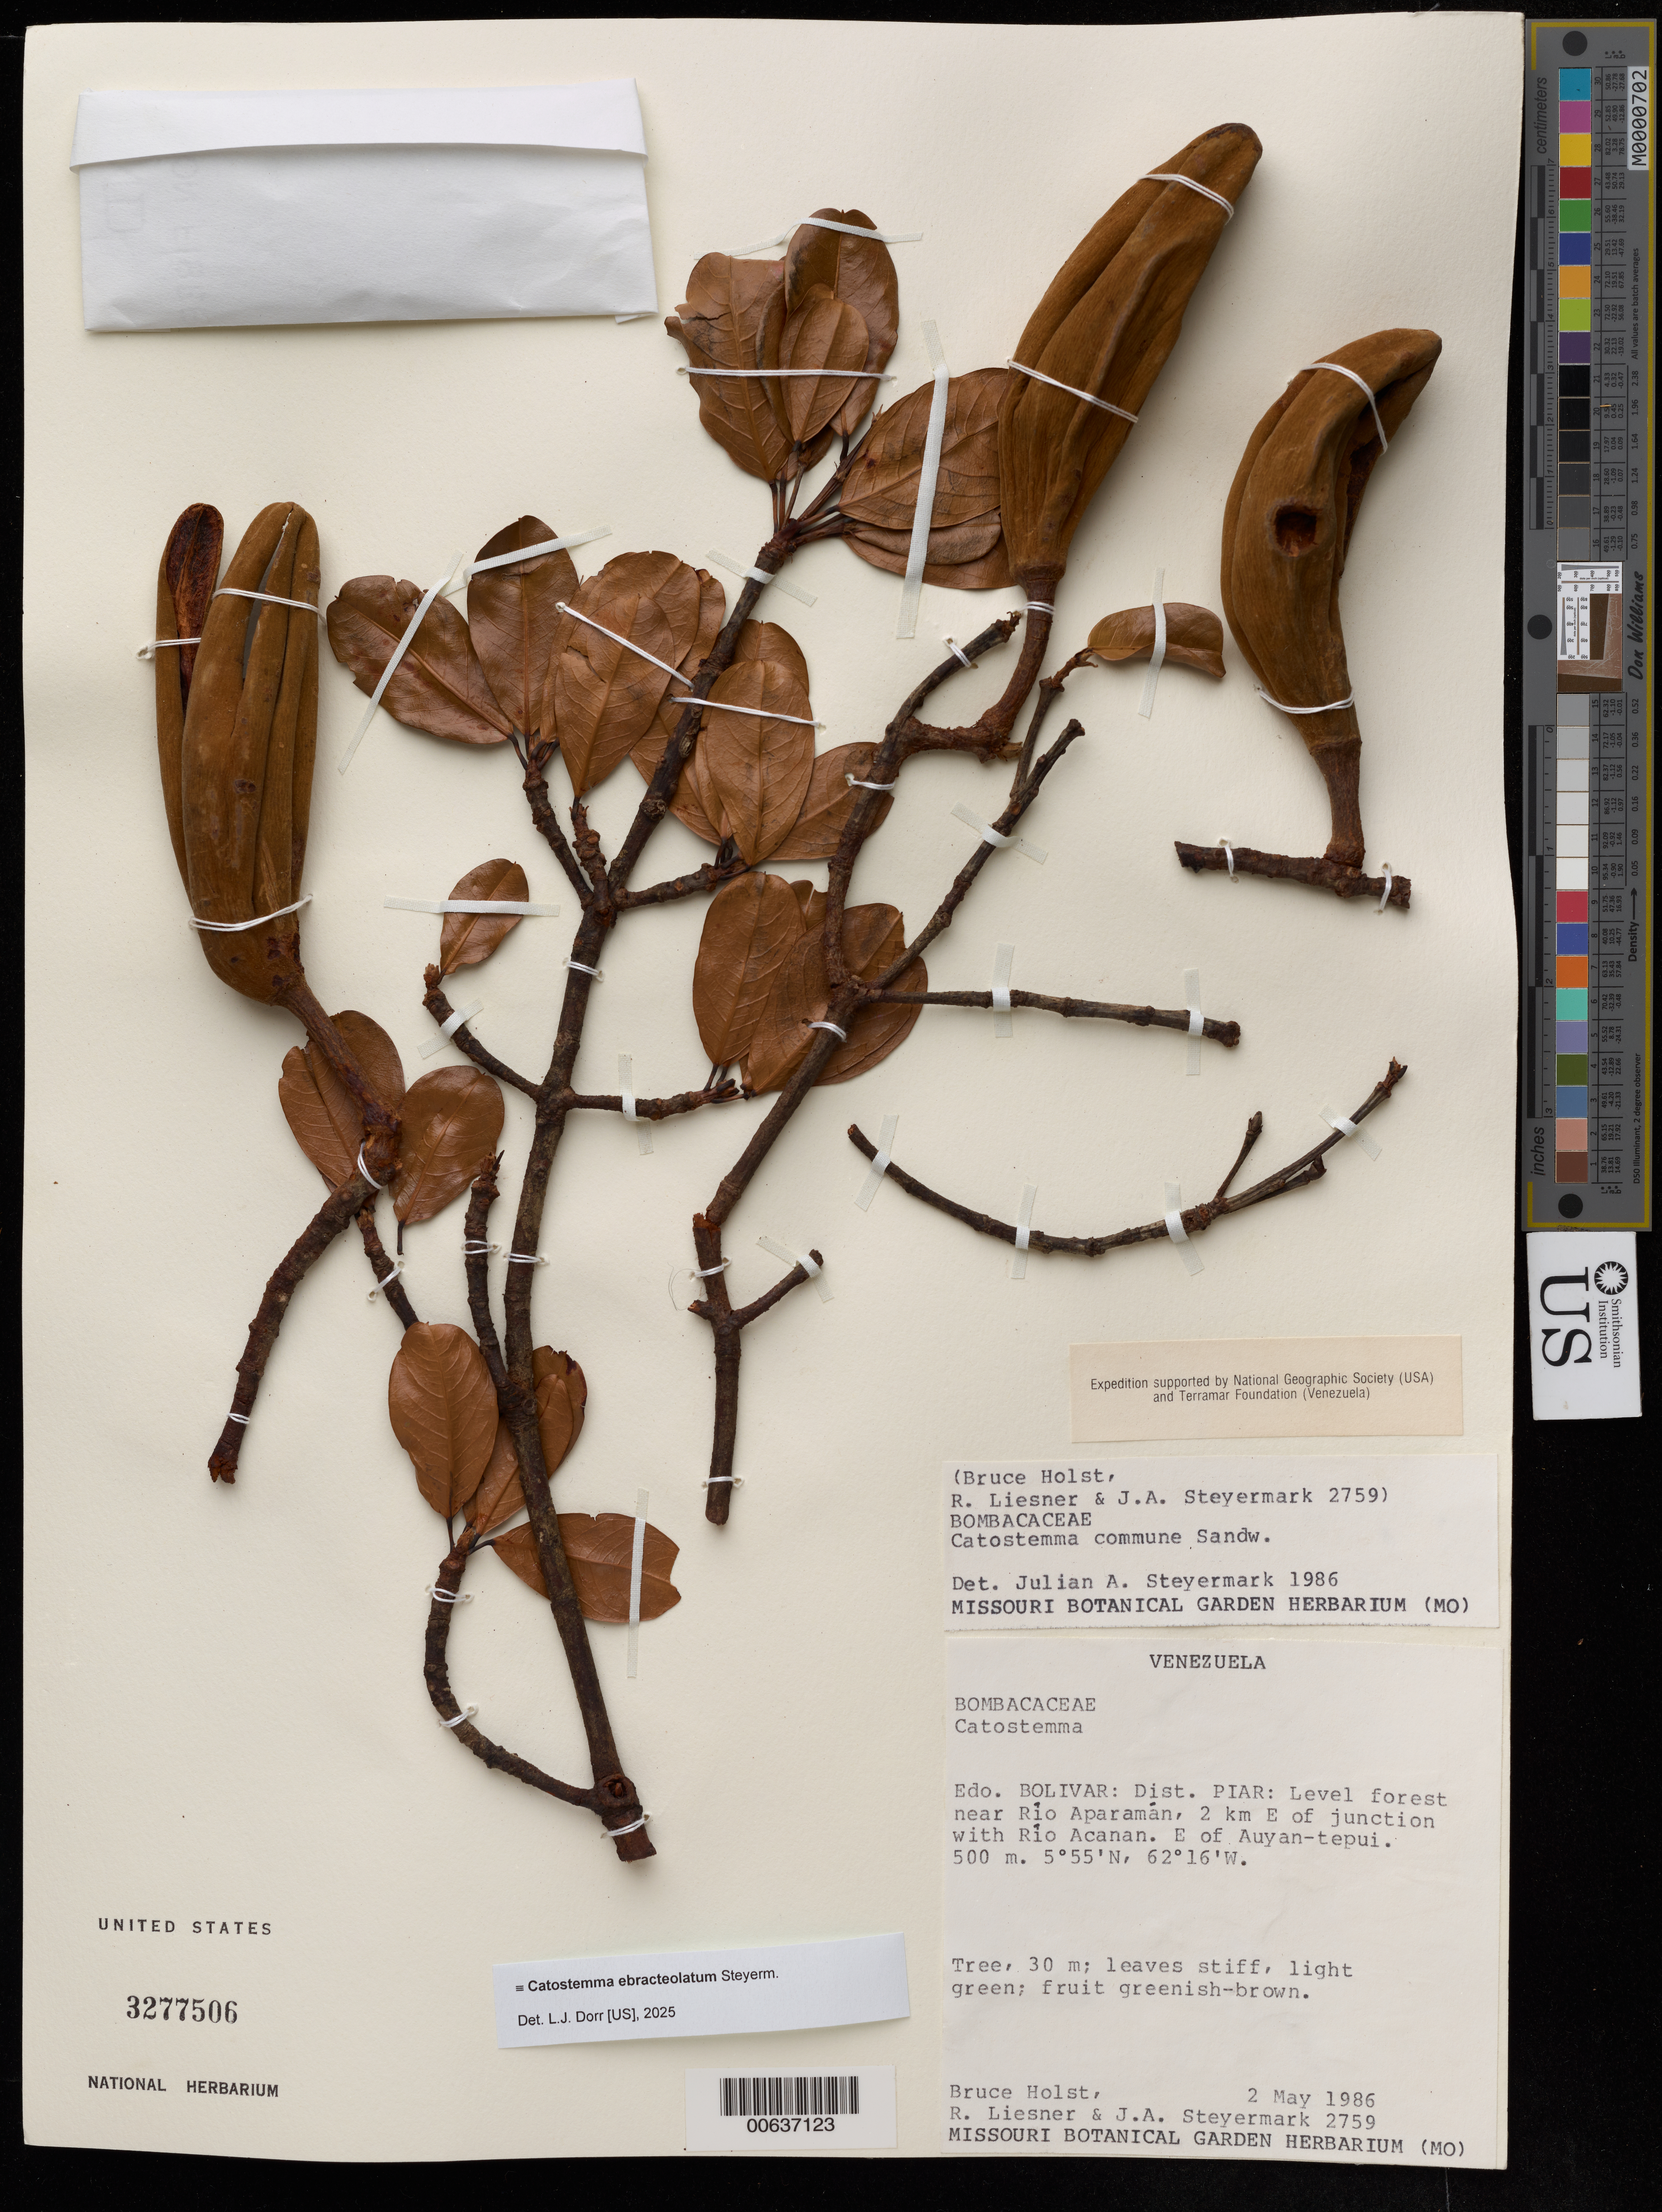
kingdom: Plantae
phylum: Tracheophyta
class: Magnoliopsida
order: Malvales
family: Malvaceae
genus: Catostemma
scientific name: Catostemma commune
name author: Sandwith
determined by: Steyermark, Julian A., (VEN)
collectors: B. Holst, R. L. Liesner & J. Steyermark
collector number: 2759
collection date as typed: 2-May-86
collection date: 1986-05-02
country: Venezuela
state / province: Bolívar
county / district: Piar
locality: Río Aparamán vic., 2 km E of junction with Río Acanan. E of Auyan-tepuí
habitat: Level forest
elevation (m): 500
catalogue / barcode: US 3277506